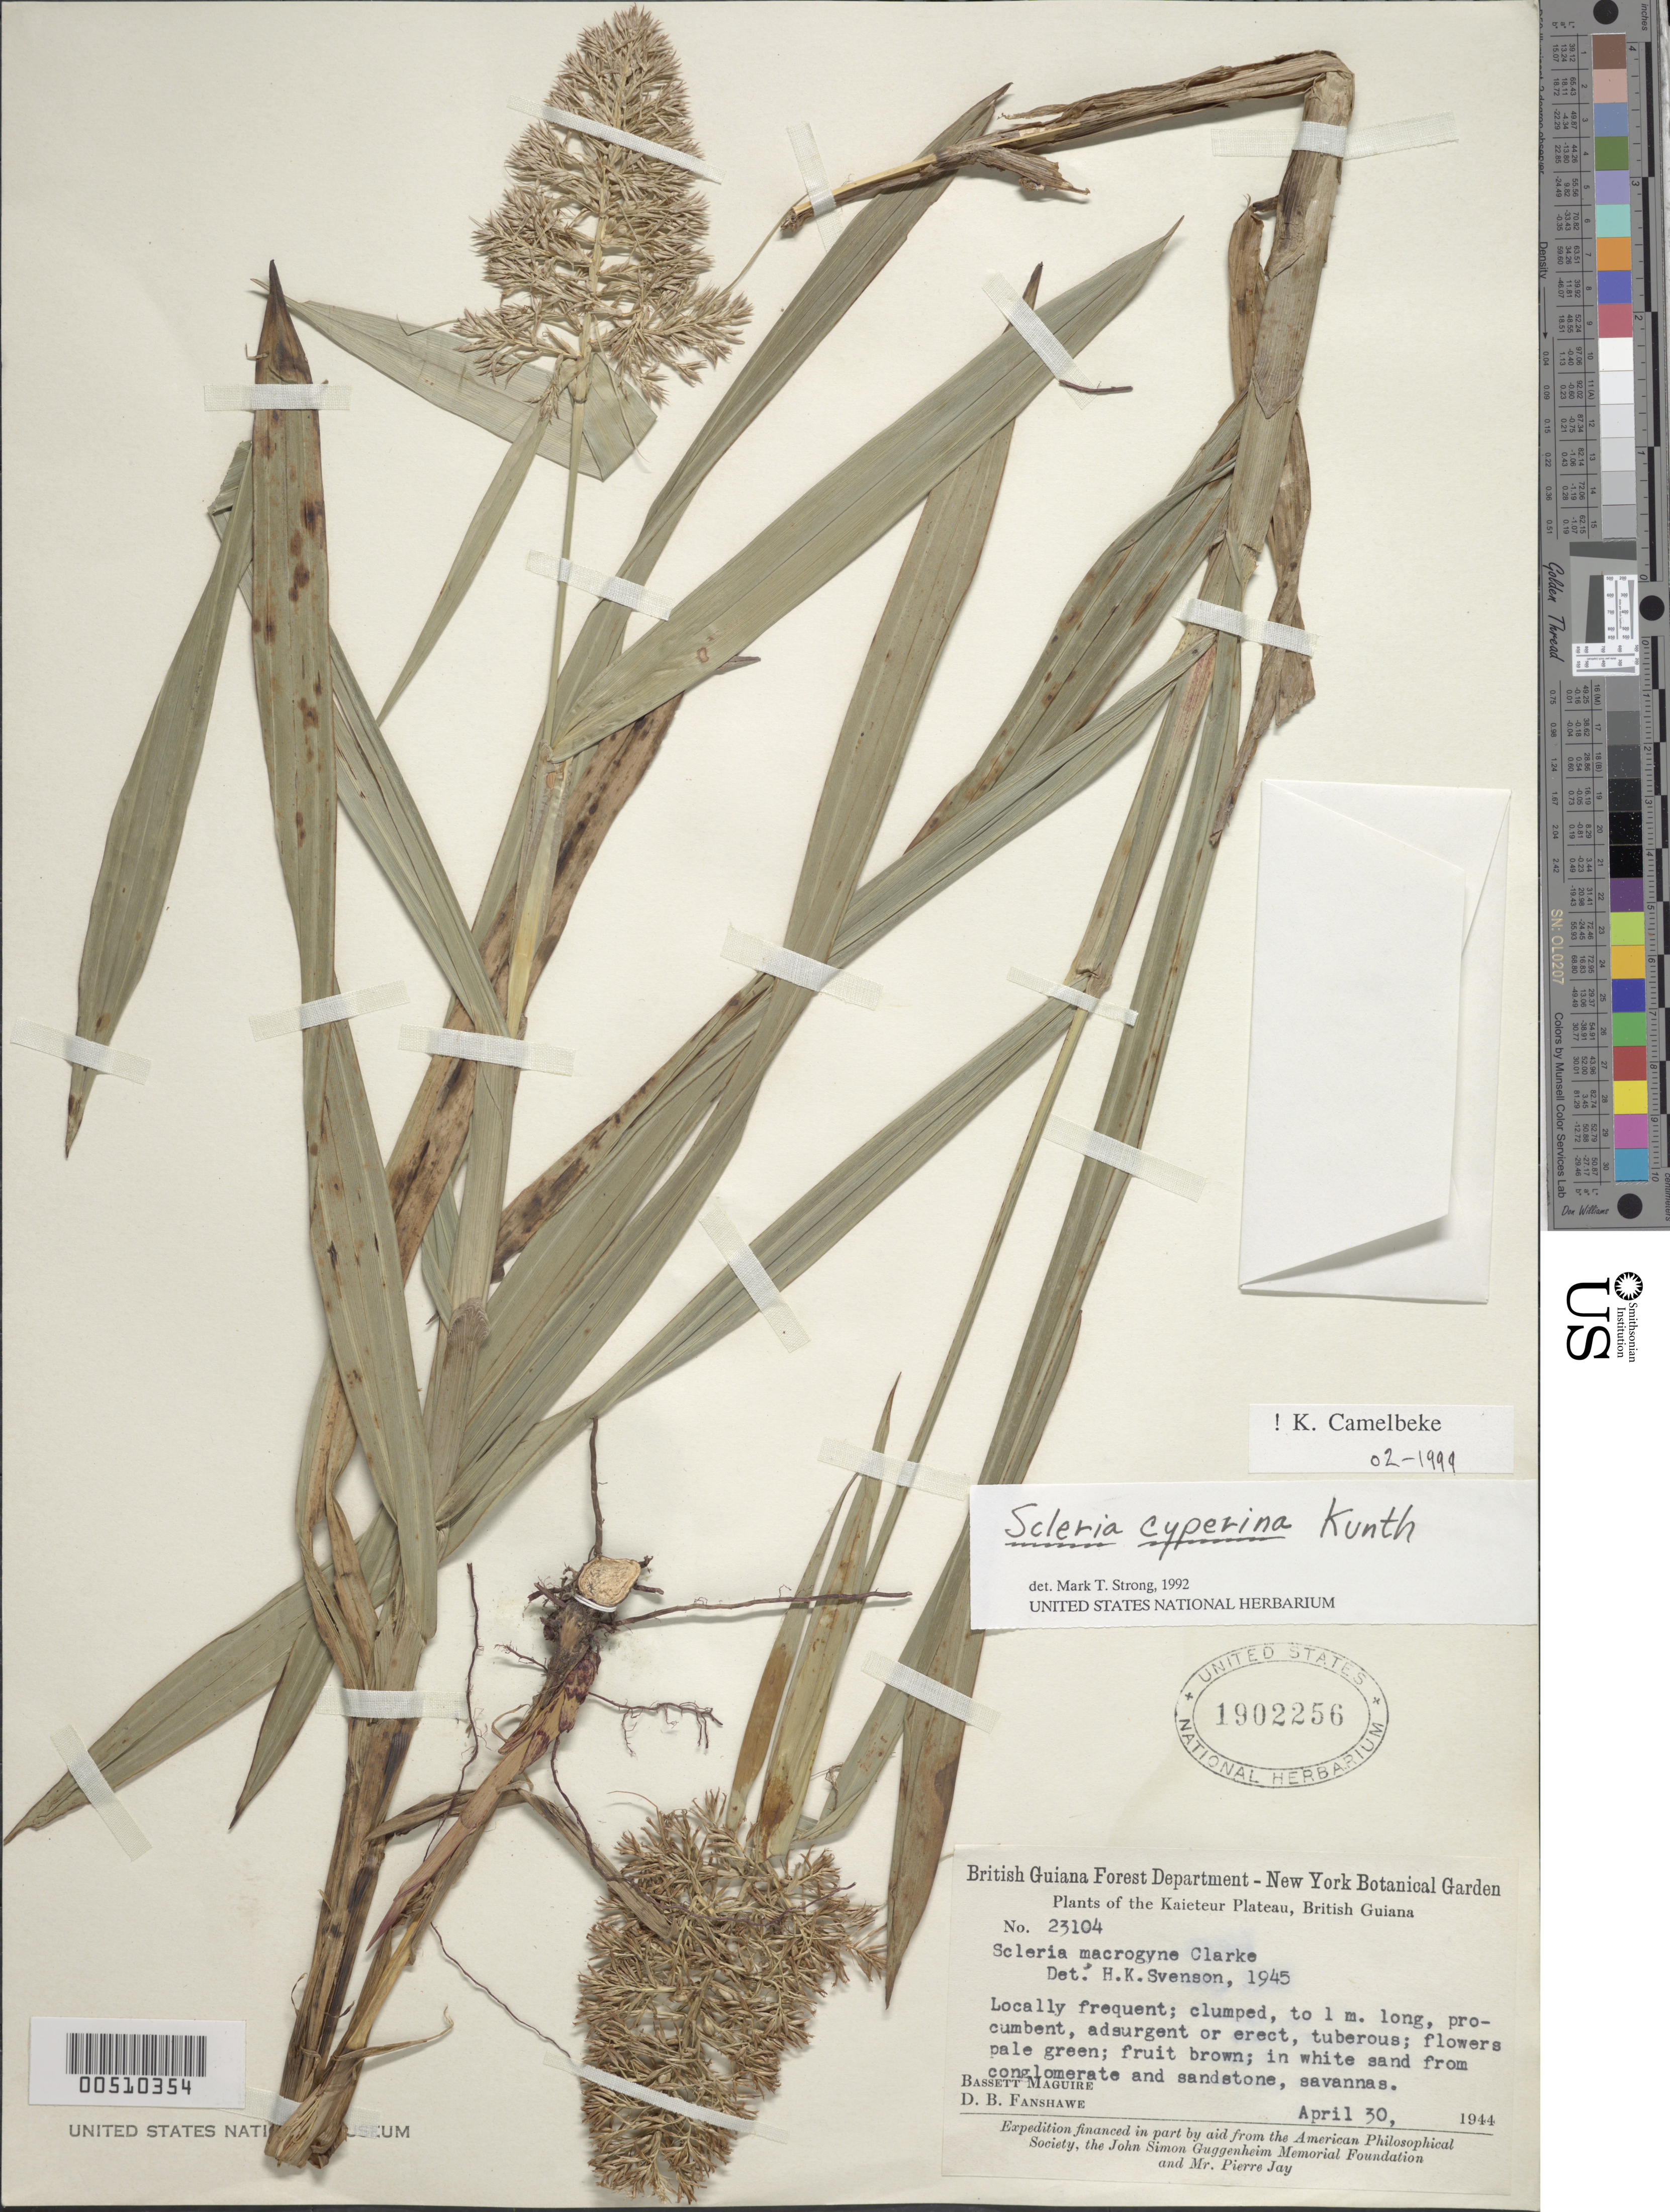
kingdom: Plantae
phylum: Tracheophyta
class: Liliopsida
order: Poales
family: Cyperaceae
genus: Scleria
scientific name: Scleria cyperina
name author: Willd. ex Kunth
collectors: B. Maguire & D. B. Fanshawe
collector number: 23104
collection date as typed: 30 Apr 1944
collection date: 1944-04-30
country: Guyana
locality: Kaieteur Plateau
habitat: In white sand from conglomerate and sandstone, savanna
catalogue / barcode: US 1902256